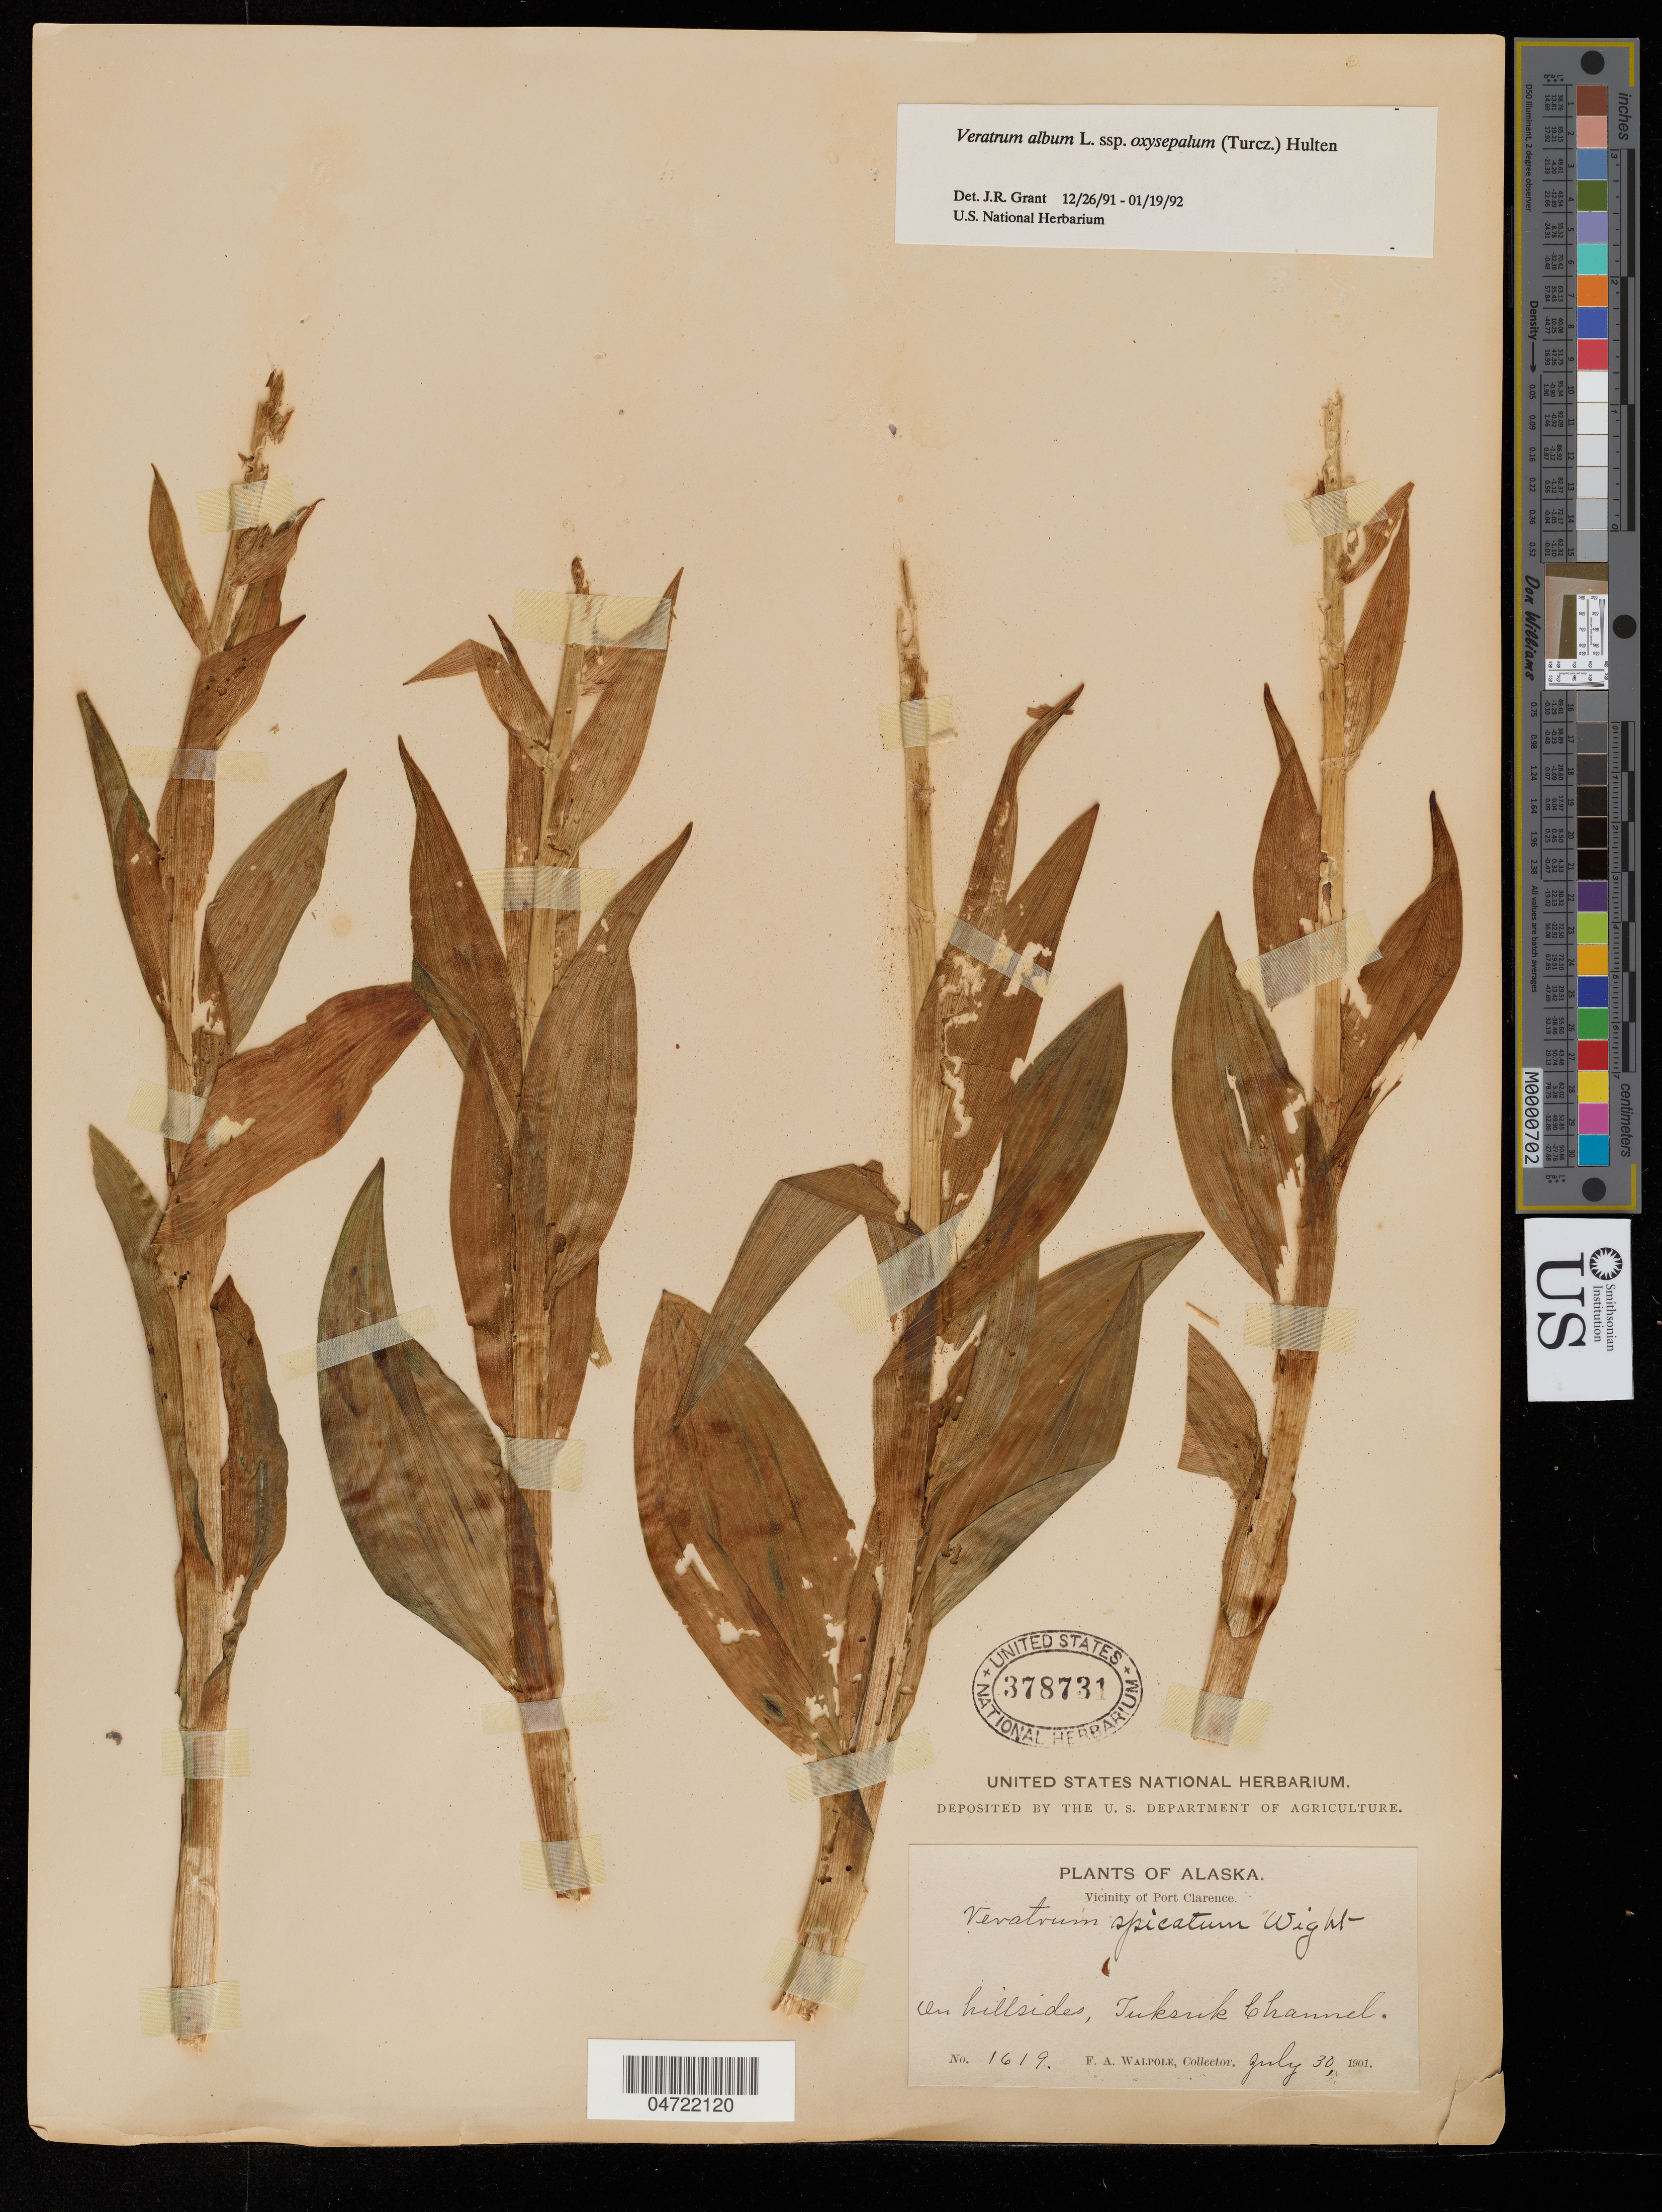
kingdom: Plantae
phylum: Tracheophyta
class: Liliopsida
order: Liliales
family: Melanthiaceae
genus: Veratrum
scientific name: Veratrum album subsp. oxysepalum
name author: (Turcz.) Hultén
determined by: Grant, J. R., (SWITZERLAND)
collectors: F. Walpole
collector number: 1619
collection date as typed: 30 Jul 1901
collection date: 1901-07-30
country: United States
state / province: Alaska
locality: Vicinity of Port Clarence, hillsides along Tuksuk Channel.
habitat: On hillside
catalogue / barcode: US 378731